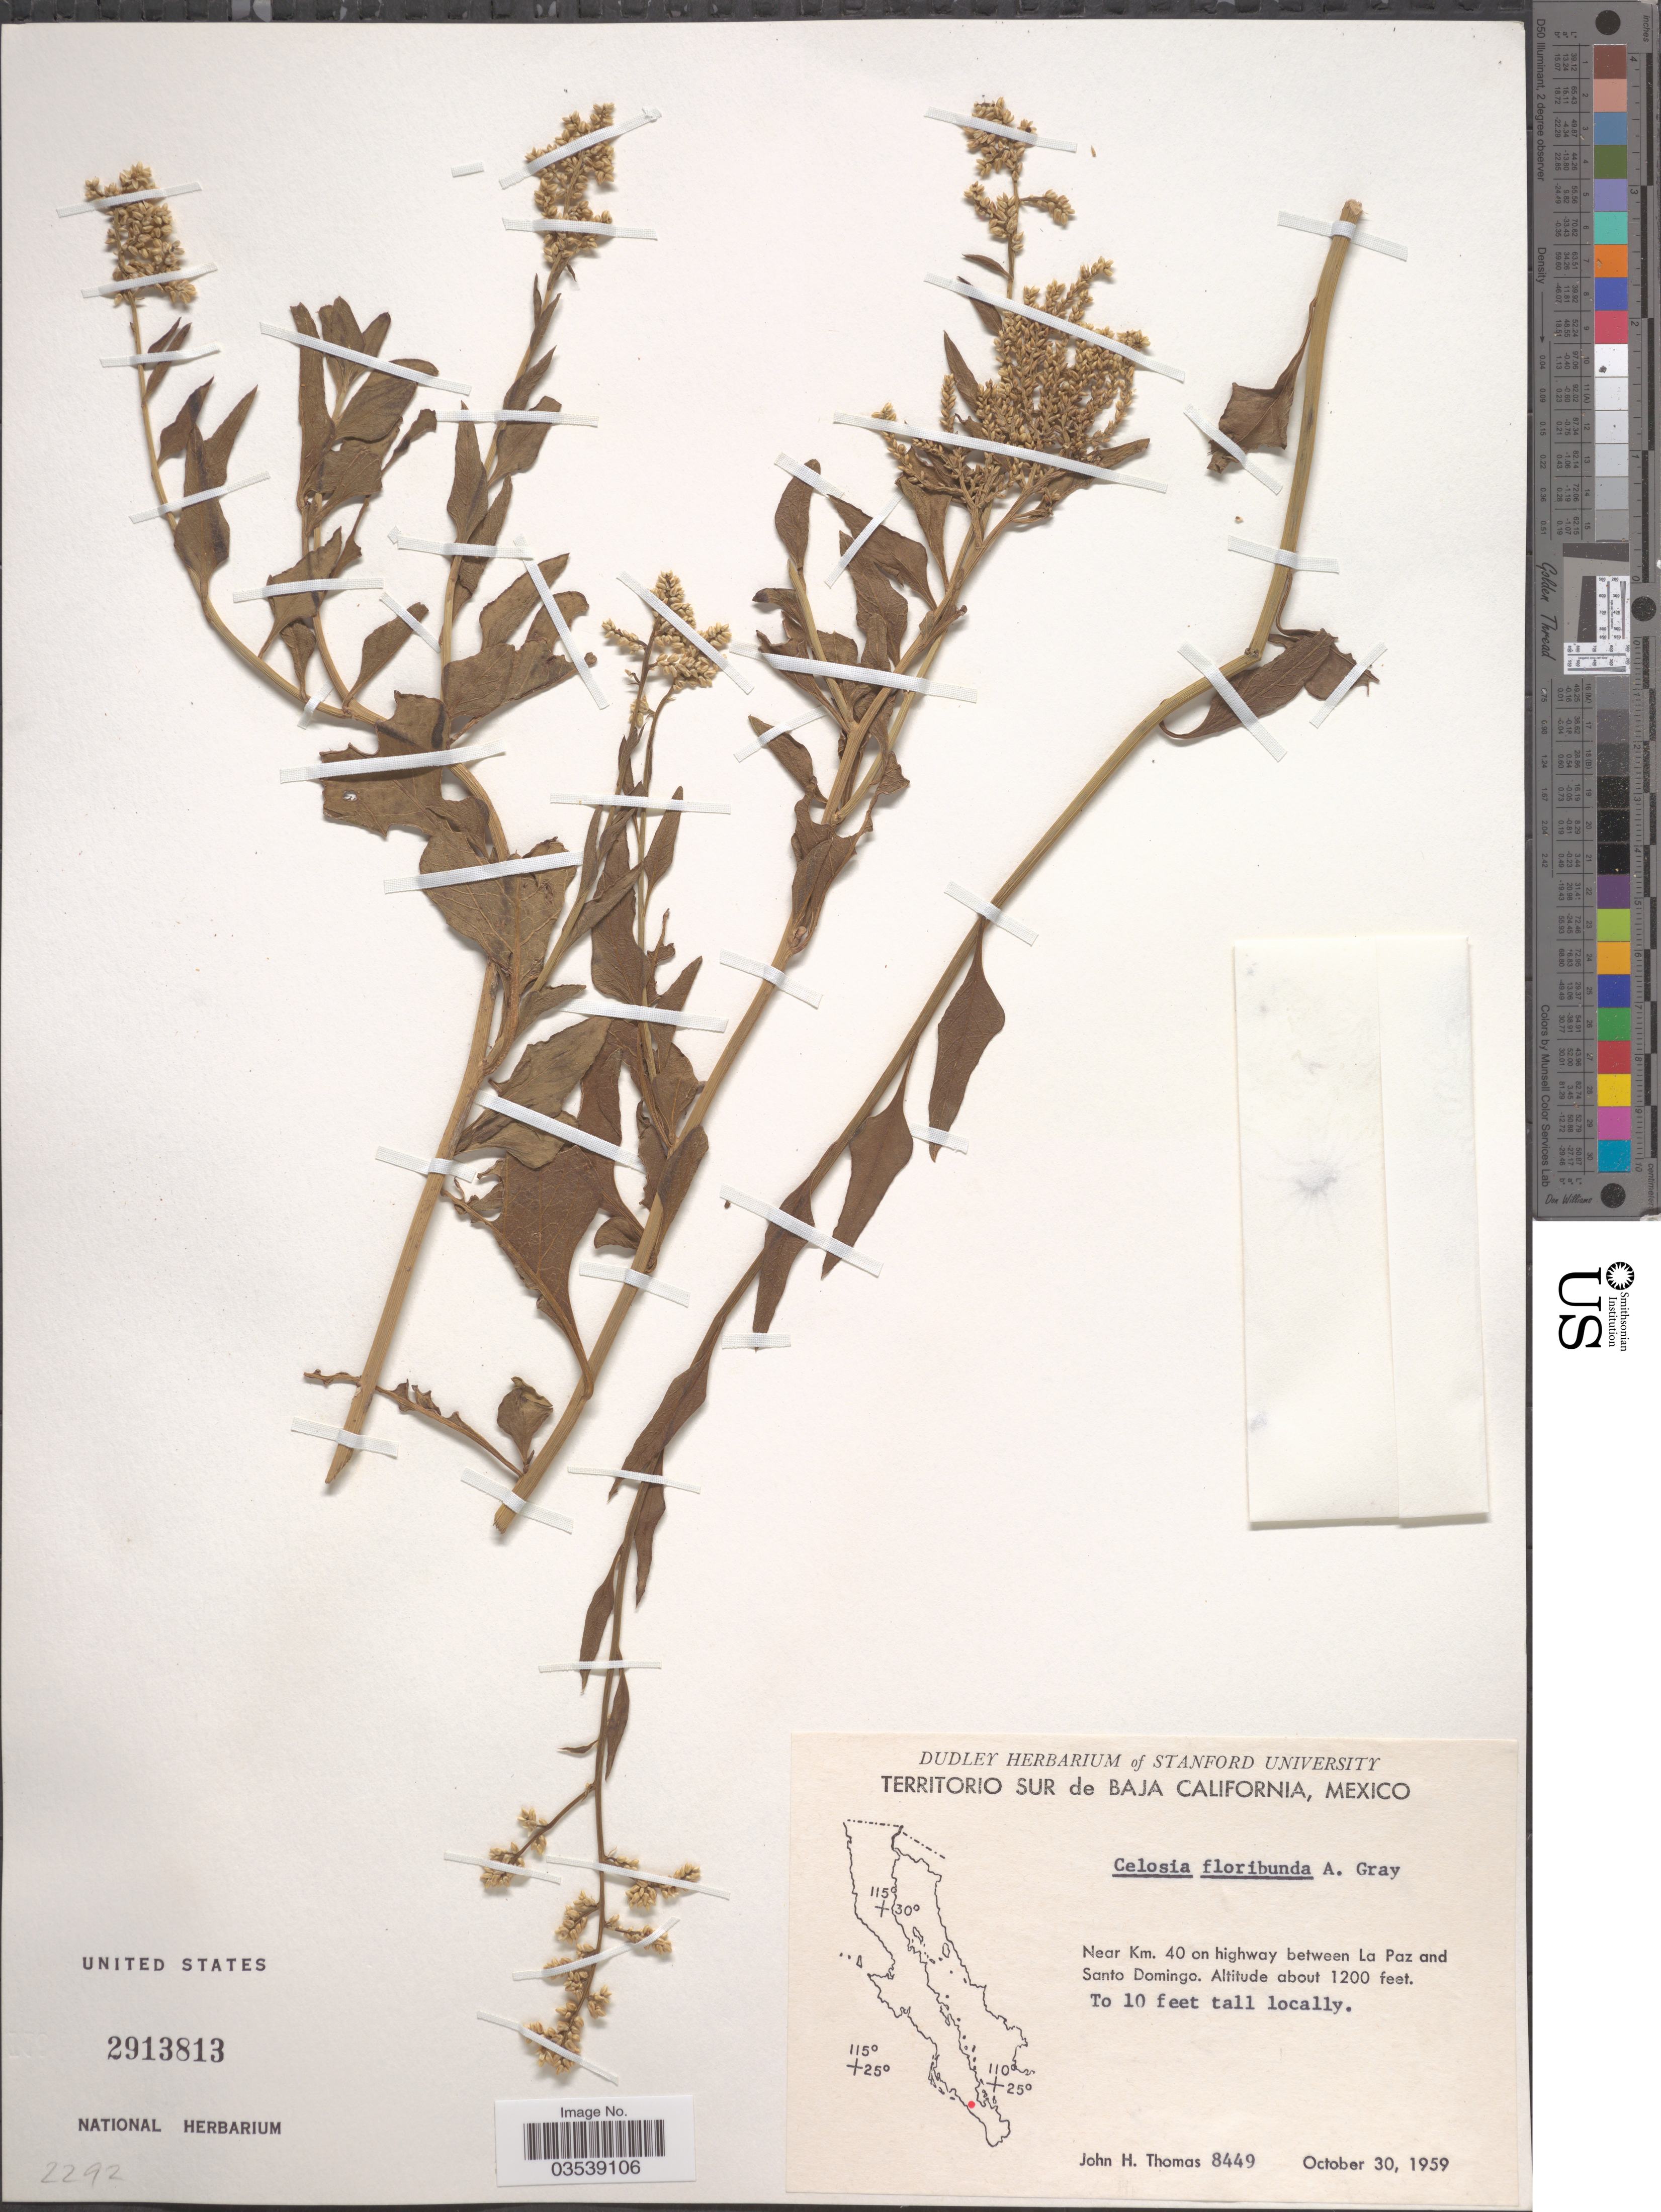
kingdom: Plantae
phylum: Tracheophyta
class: Magnoliopsida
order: Caryophyllales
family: Amaranthaceae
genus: Celosia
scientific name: Celosia floribunda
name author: A. Gray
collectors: J. H. Thomas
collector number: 8449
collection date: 1959-10-30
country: Mexico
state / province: Baja California Sur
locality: Near Km. 40 on highway between La Paz and Santo Domingo.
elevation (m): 366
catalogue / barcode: US 2913813